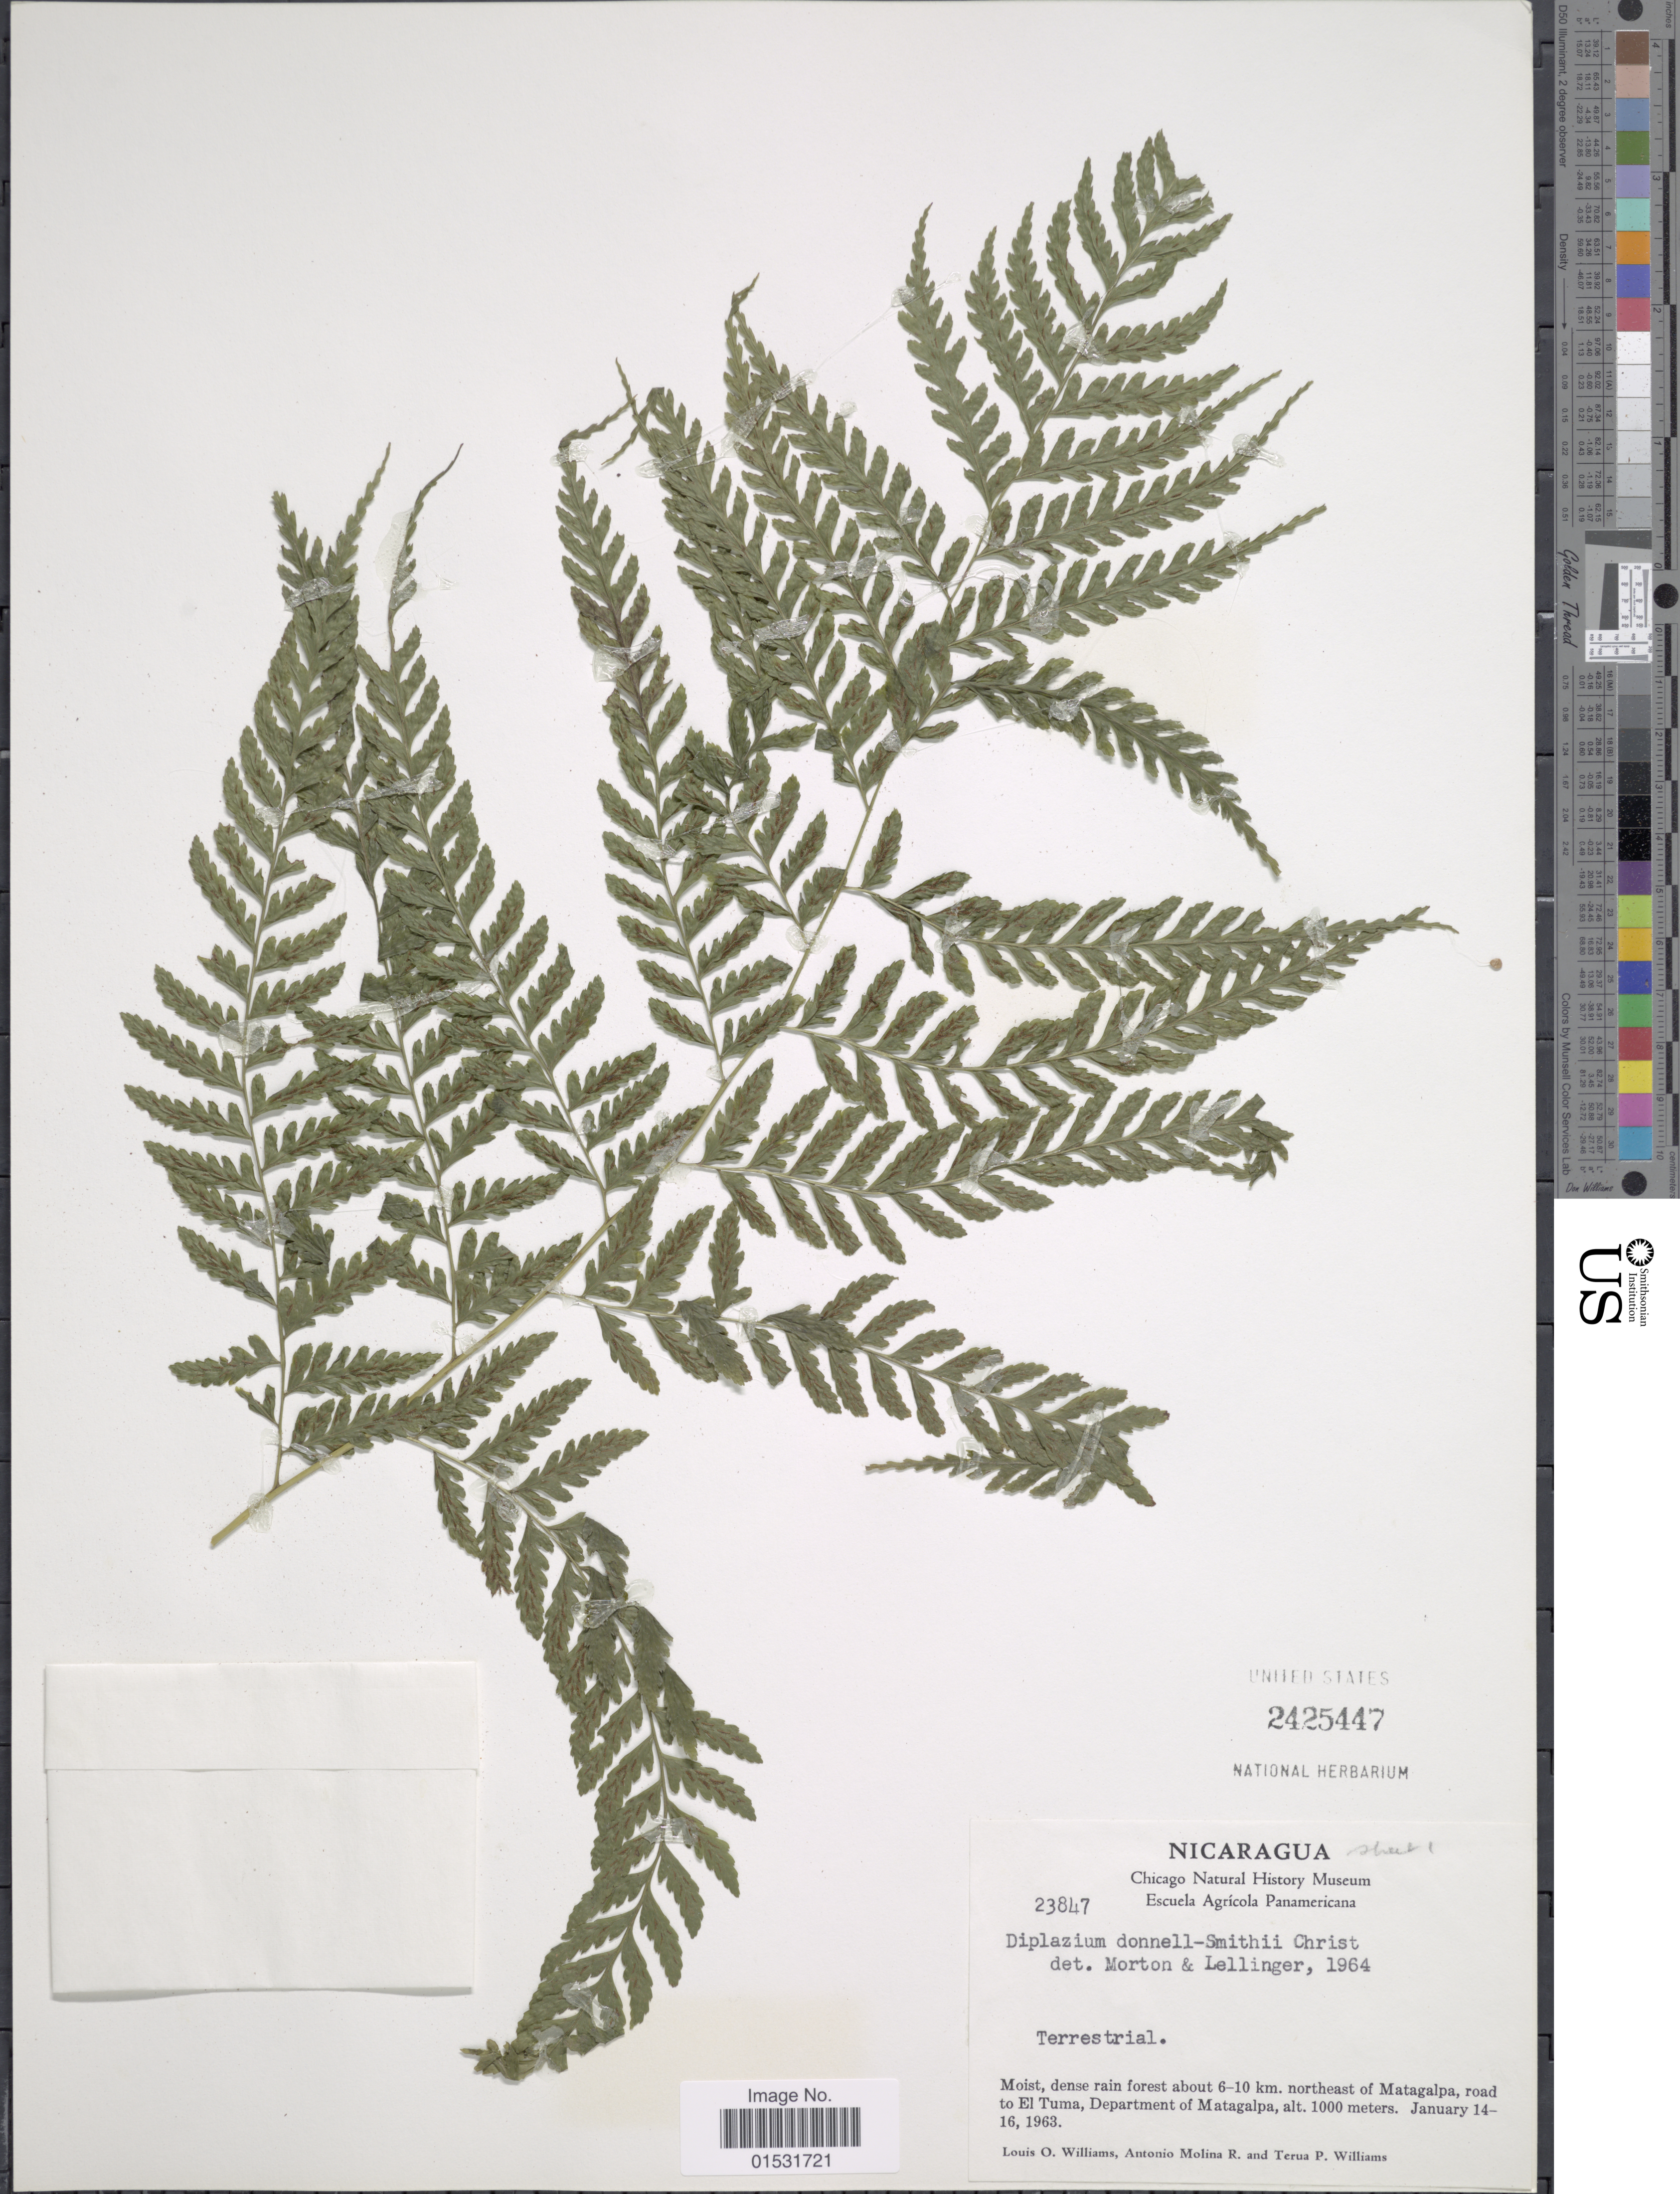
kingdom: Plantae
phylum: Tracheophyta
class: Polypodiopsida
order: Polypodiales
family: Athyriaceae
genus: Diplazium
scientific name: Diplazium franconis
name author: Liebm.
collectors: L. O. Williams, A. Molina R. & T. P. Williams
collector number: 23847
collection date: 1963-01-14/1963-01-16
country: Nicaragua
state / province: Matagalpa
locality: Moist, dense rain forest about 6-10 km. northeast of Matagalpa, road to El Tuma, Department of Matagalpa.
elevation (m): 1000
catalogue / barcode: US 2425447